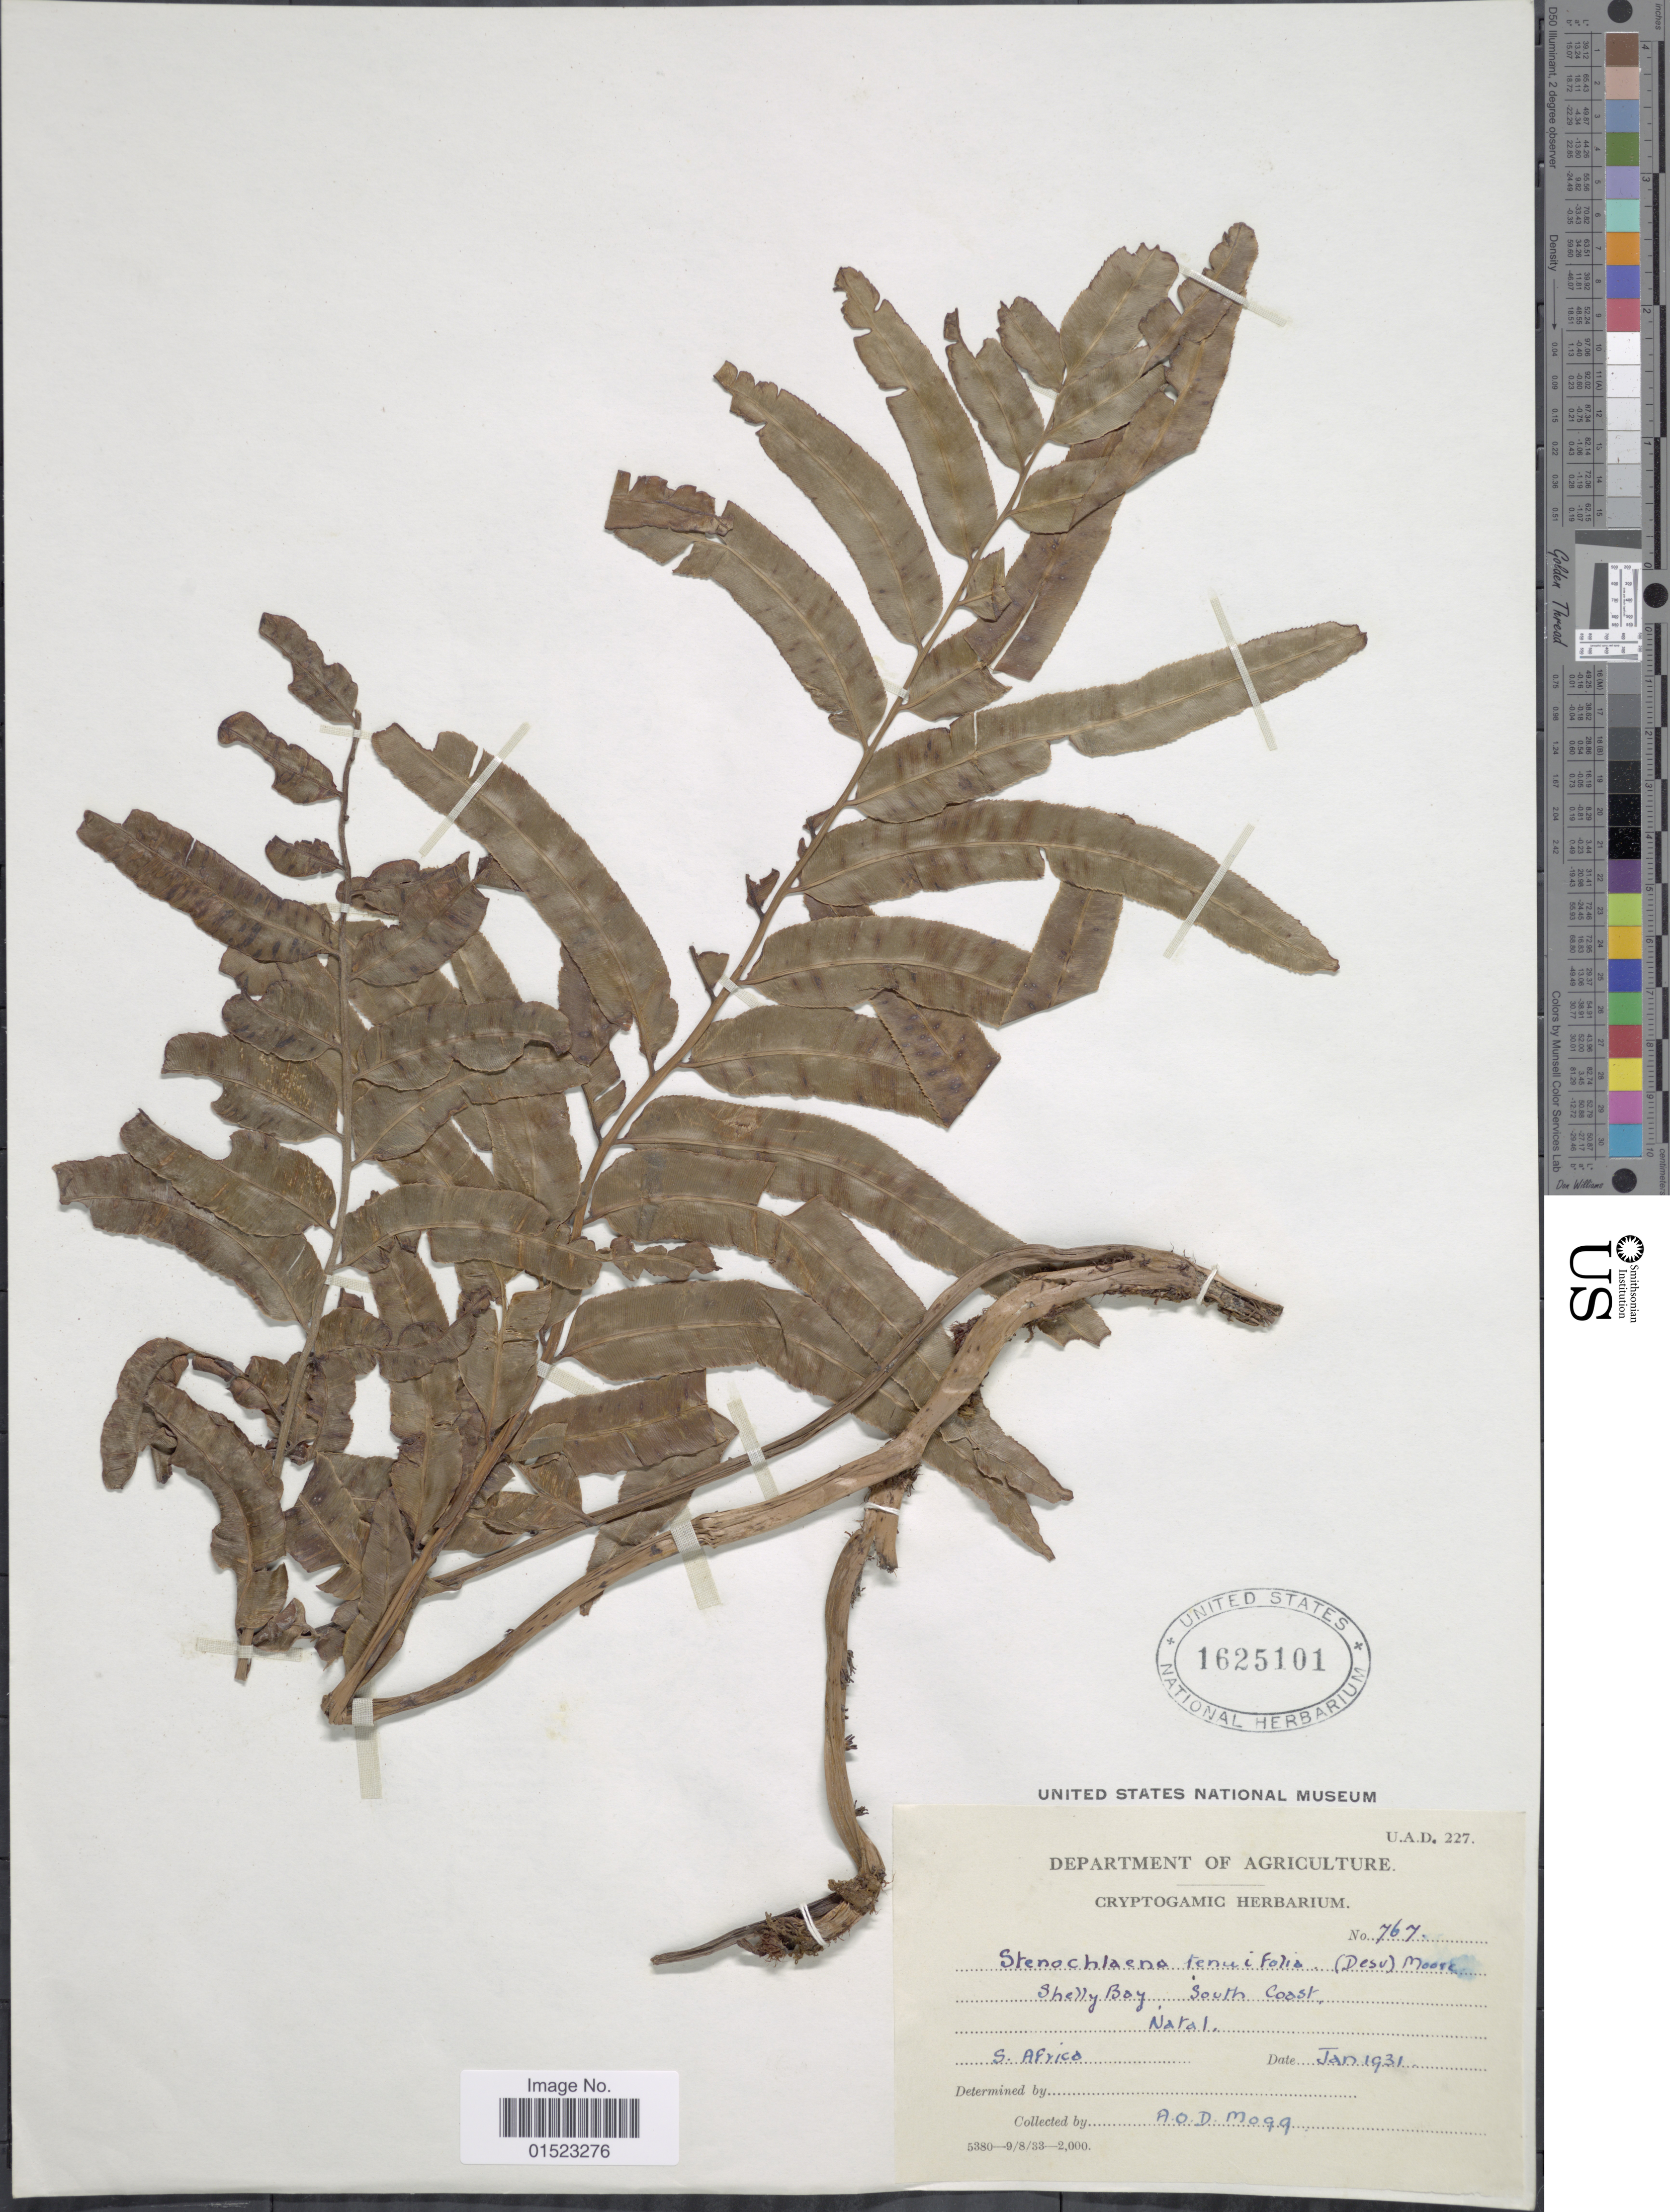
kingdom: Plantae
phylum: Tracheophyta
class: Polypodiopsida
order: Polypodiales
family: Blechnaceae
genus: Stenochlaena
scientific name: Stenochlaena tenuifolia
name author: (Desv.) T. Moore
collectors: A. O. Mogg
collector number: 767?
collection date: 1931-01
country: South Africa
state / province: KwaZulu-Natal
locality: Shelly Bay, South Coast. Natal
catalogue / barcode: US 1625101